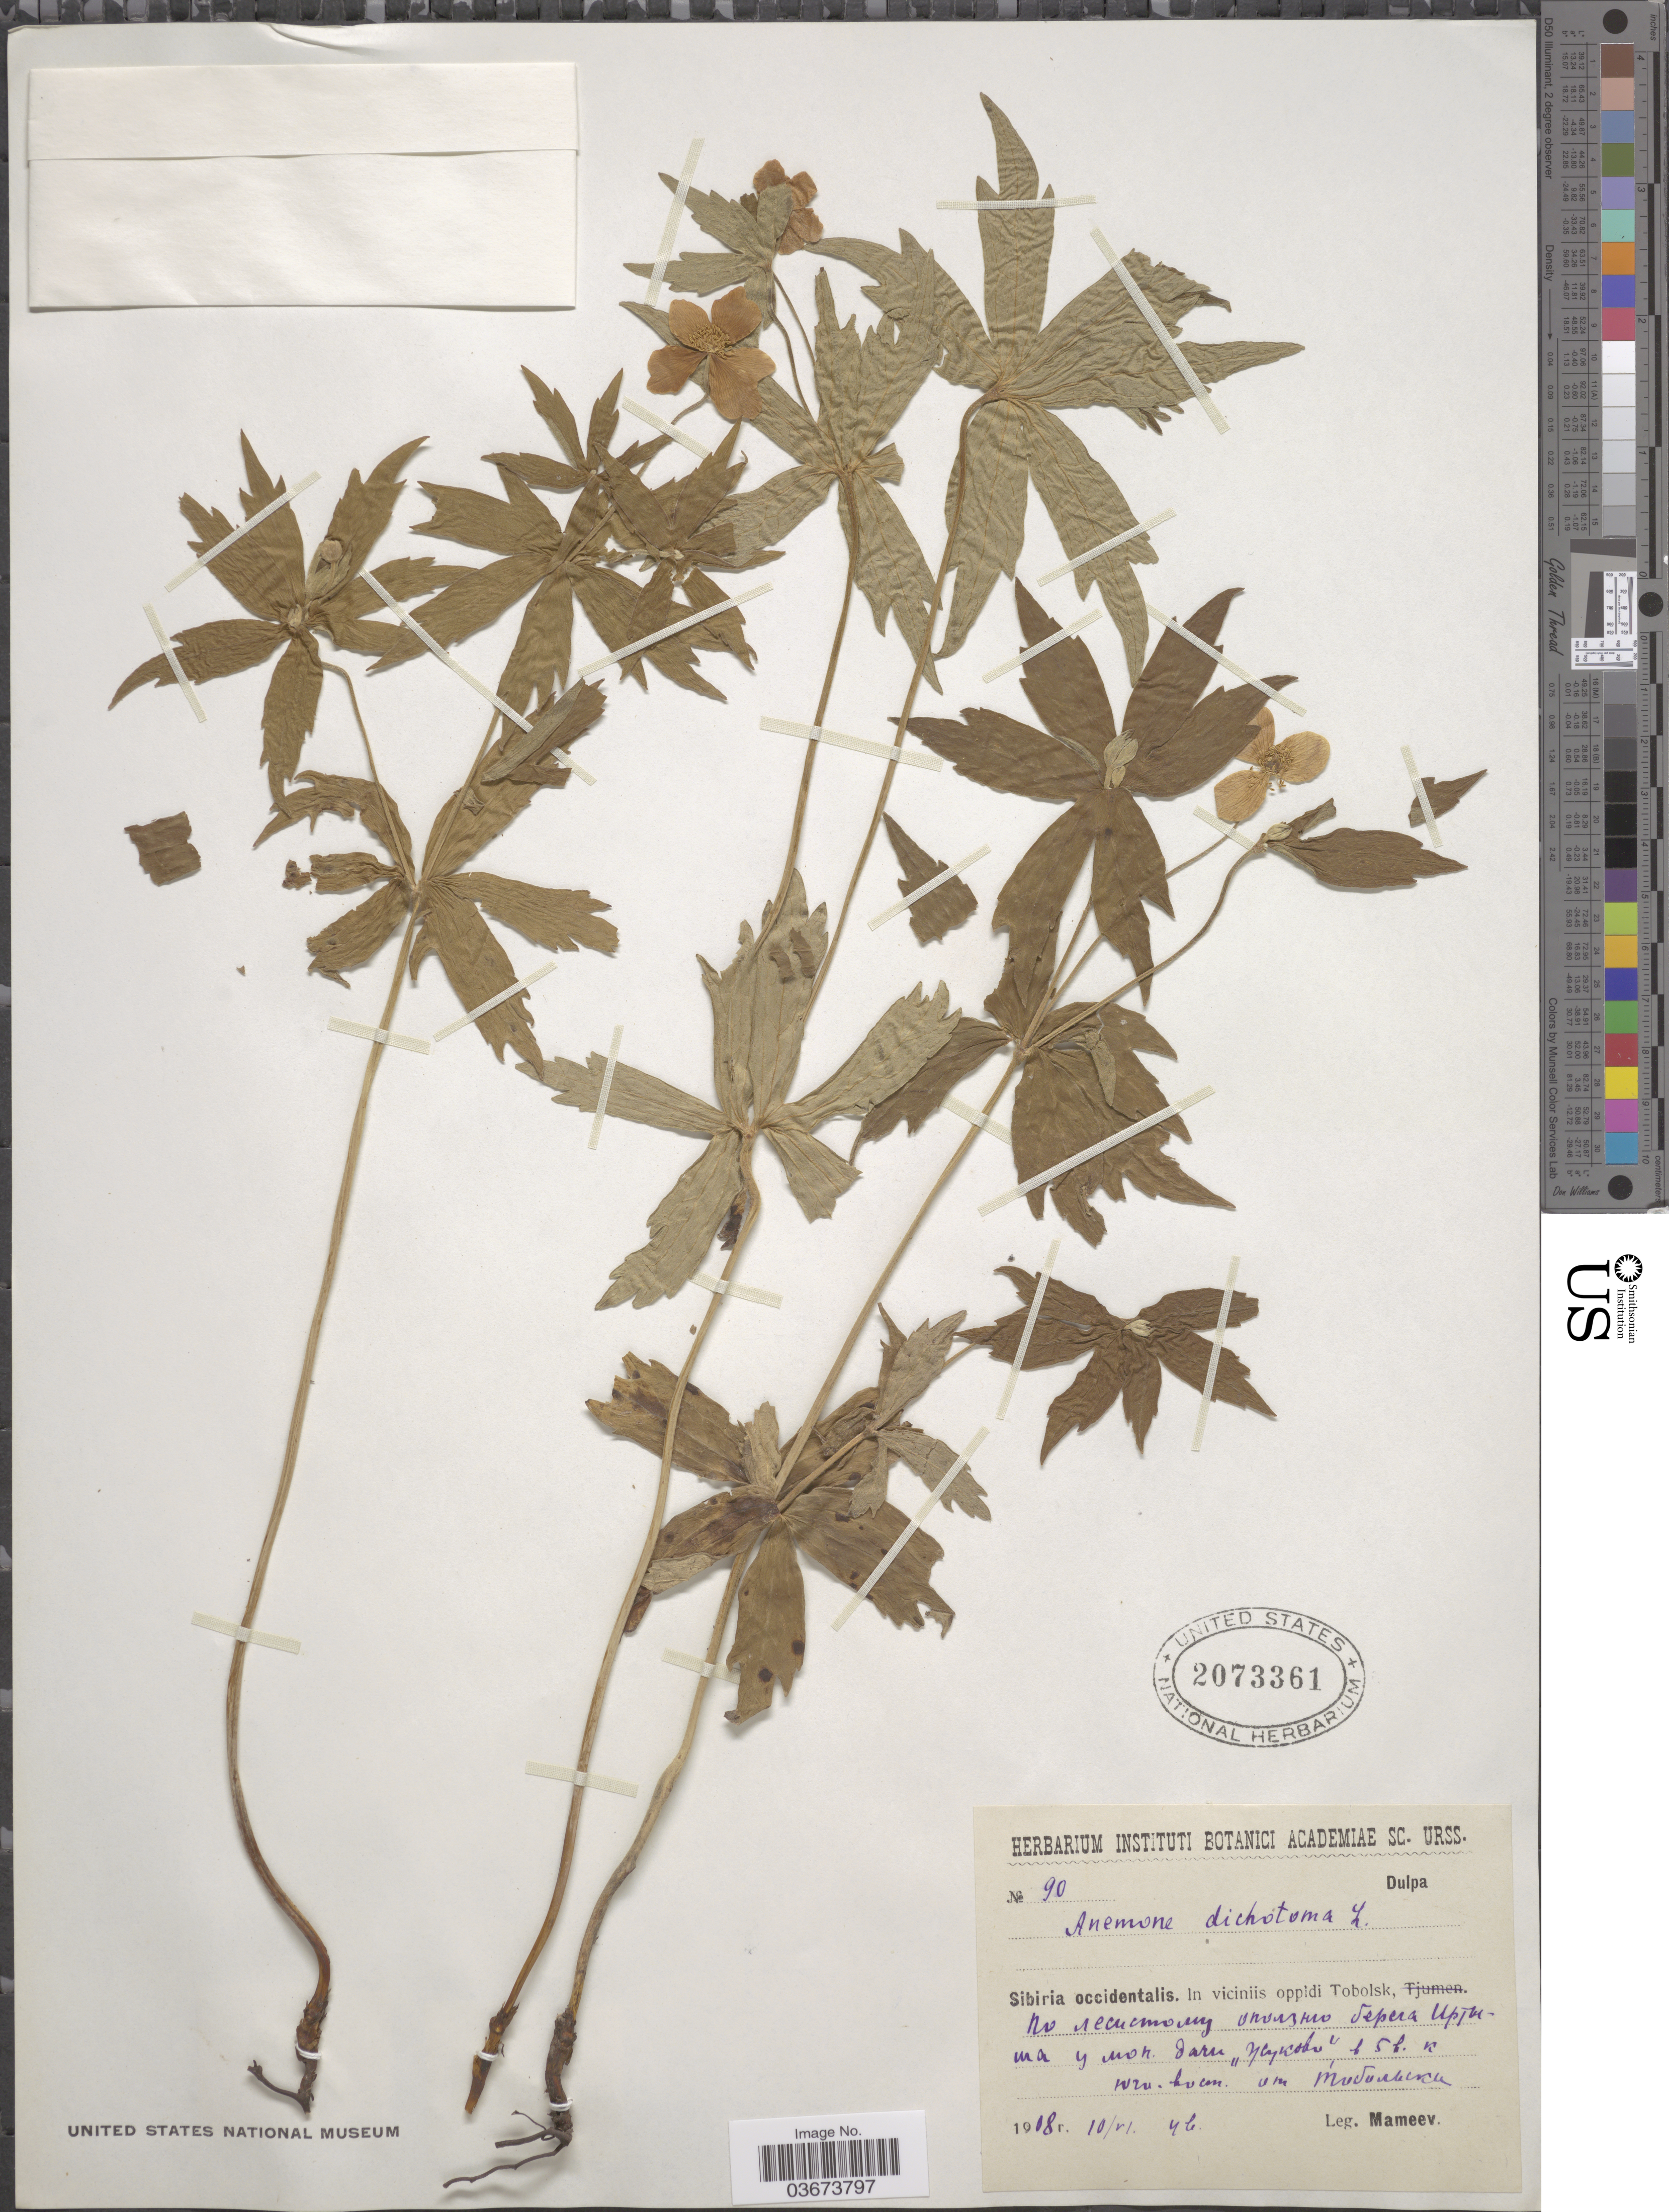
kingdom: Plantae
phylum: Tracheophyta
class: Magnoliopsida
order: Ranunculales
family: Ranunculaceae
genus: Anemone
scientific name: Anemone dichotoma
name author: L.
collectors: Mameev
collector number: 90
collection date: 1918-06-10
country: Russian Federation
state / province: Tyumen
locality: Sibiria occidentalis. In viciniis oppidi Tobolsk, X.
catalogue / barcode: US 2073361